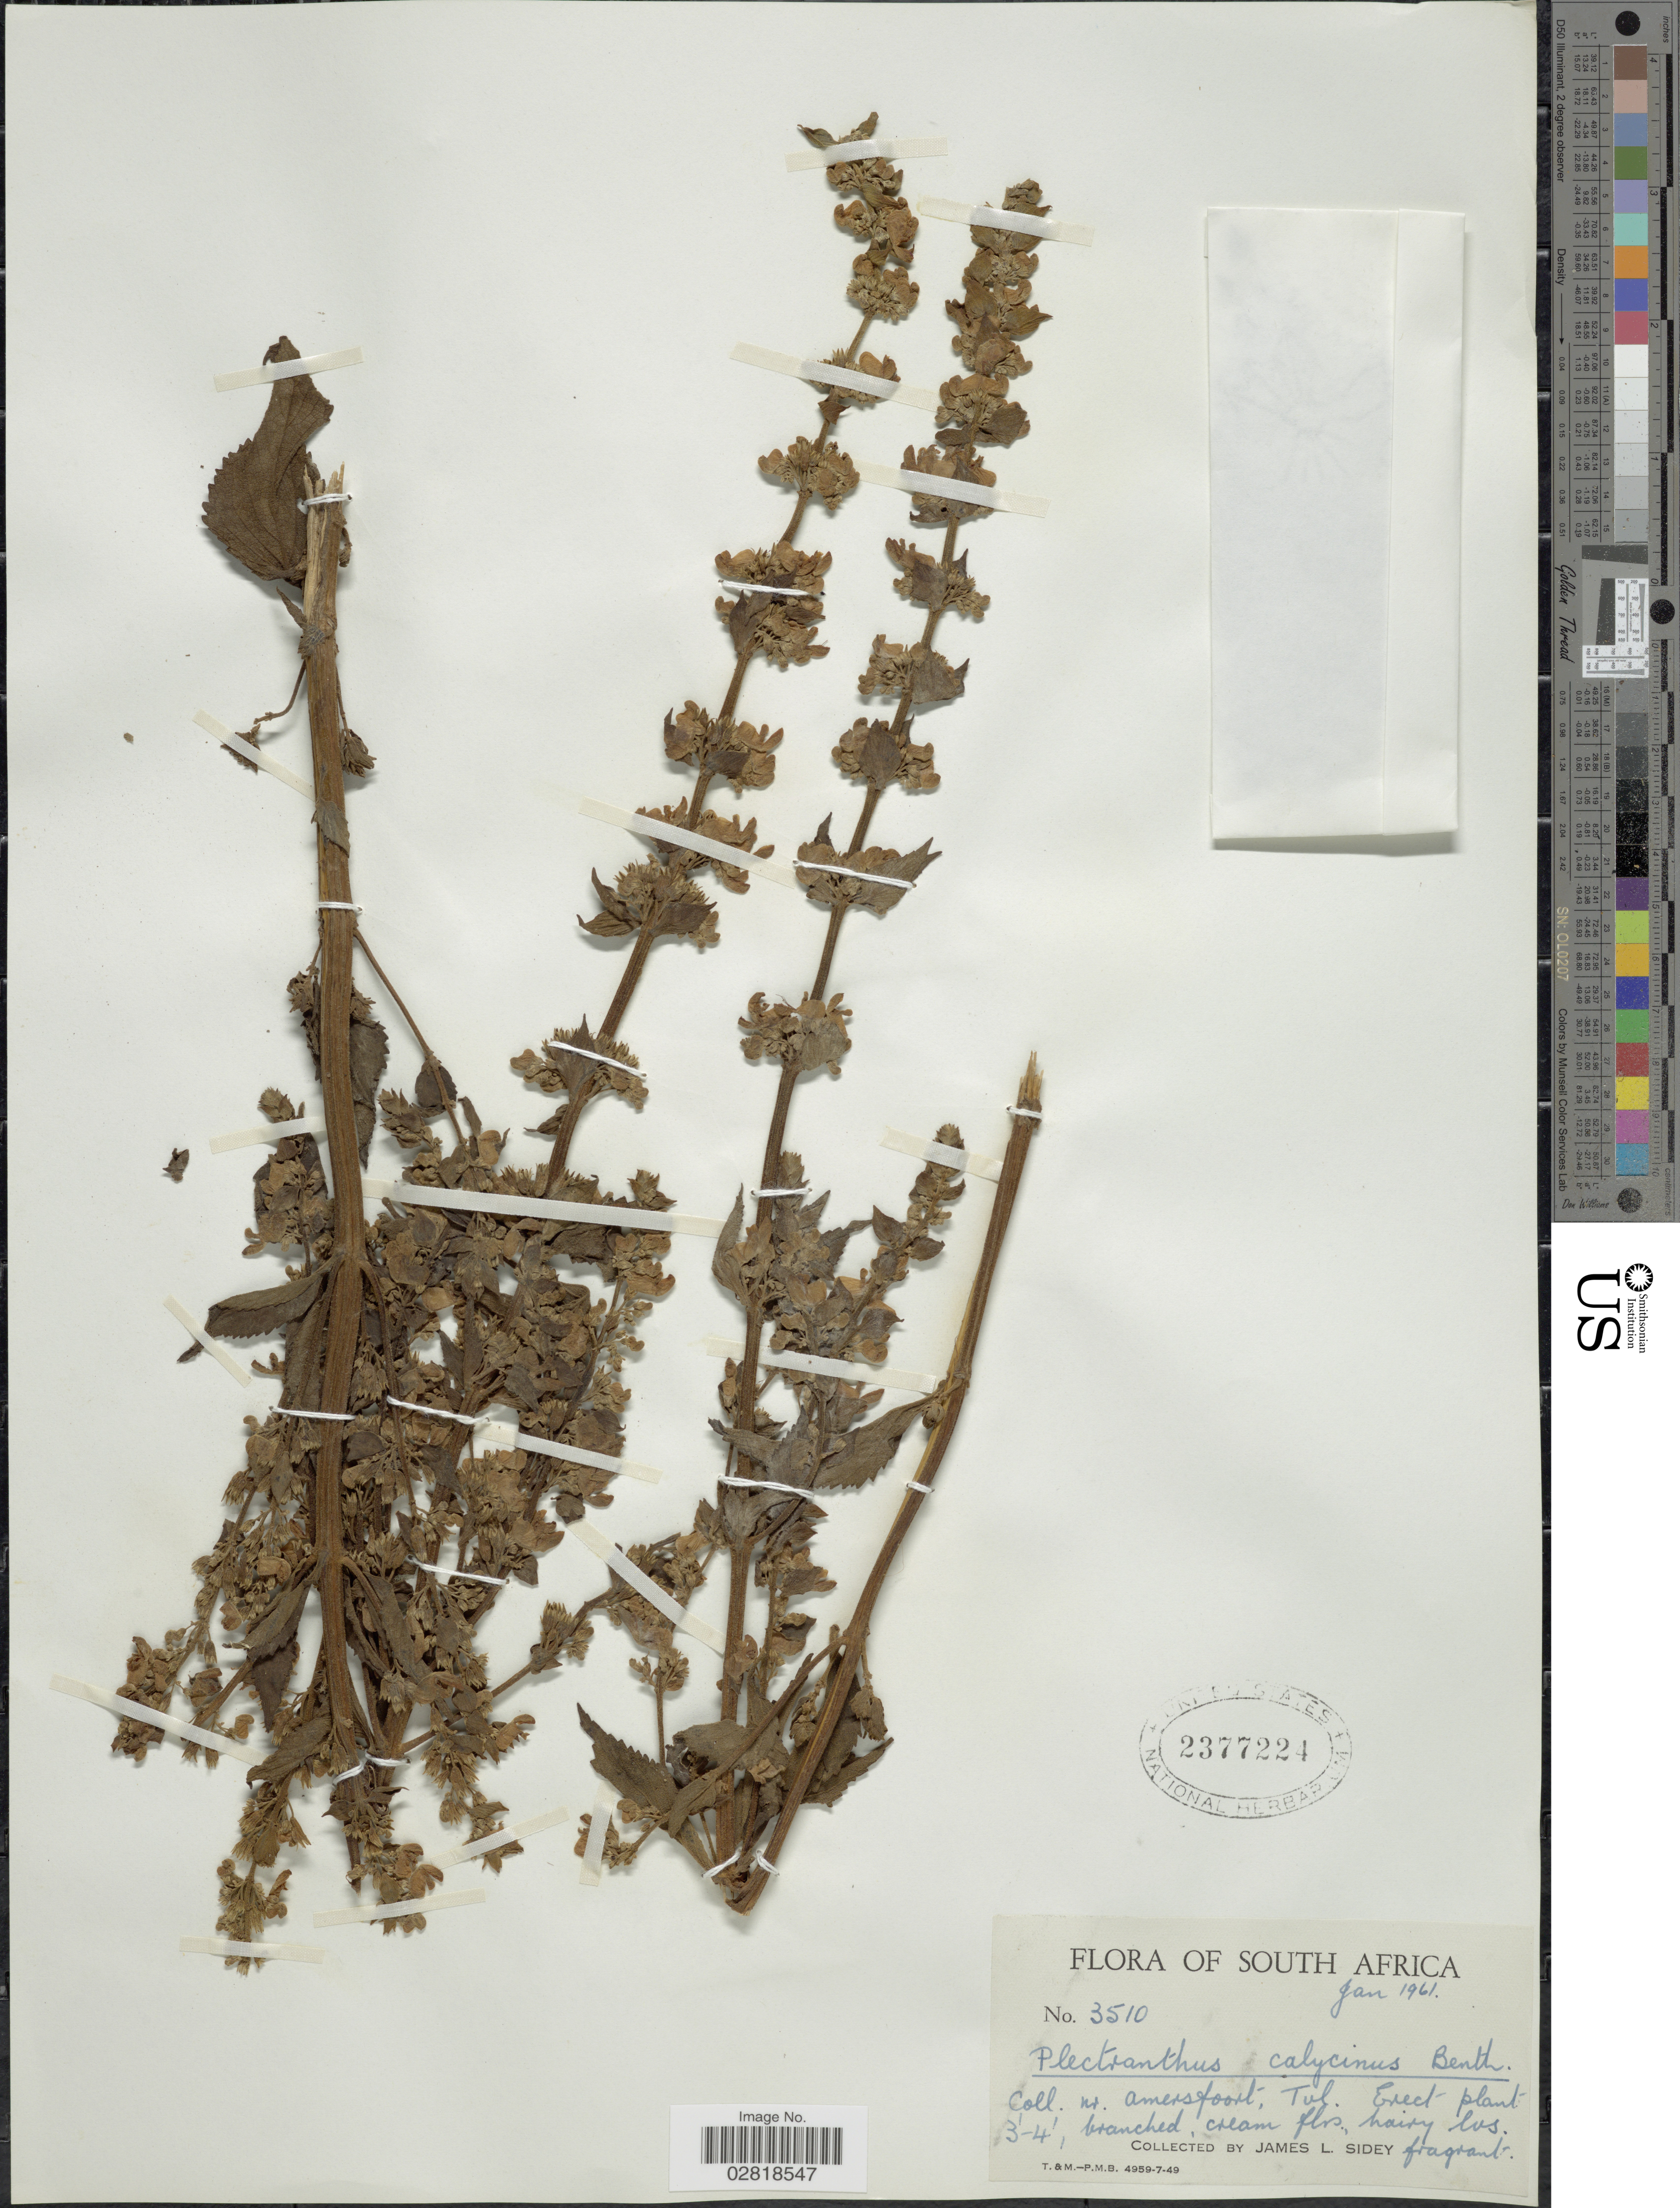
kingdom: Plantae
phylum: Tracheophyta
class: Magnoliopsida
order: Lamiales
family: Lamiaceae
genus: Plectranthus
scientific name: Plectranthus calycinus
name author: Benth.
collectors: J. L. Sidey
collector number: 3510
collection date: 1961-01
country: South Africa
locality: Coll. nr. Amersfoort, Tvl.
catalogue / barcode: US 2377224